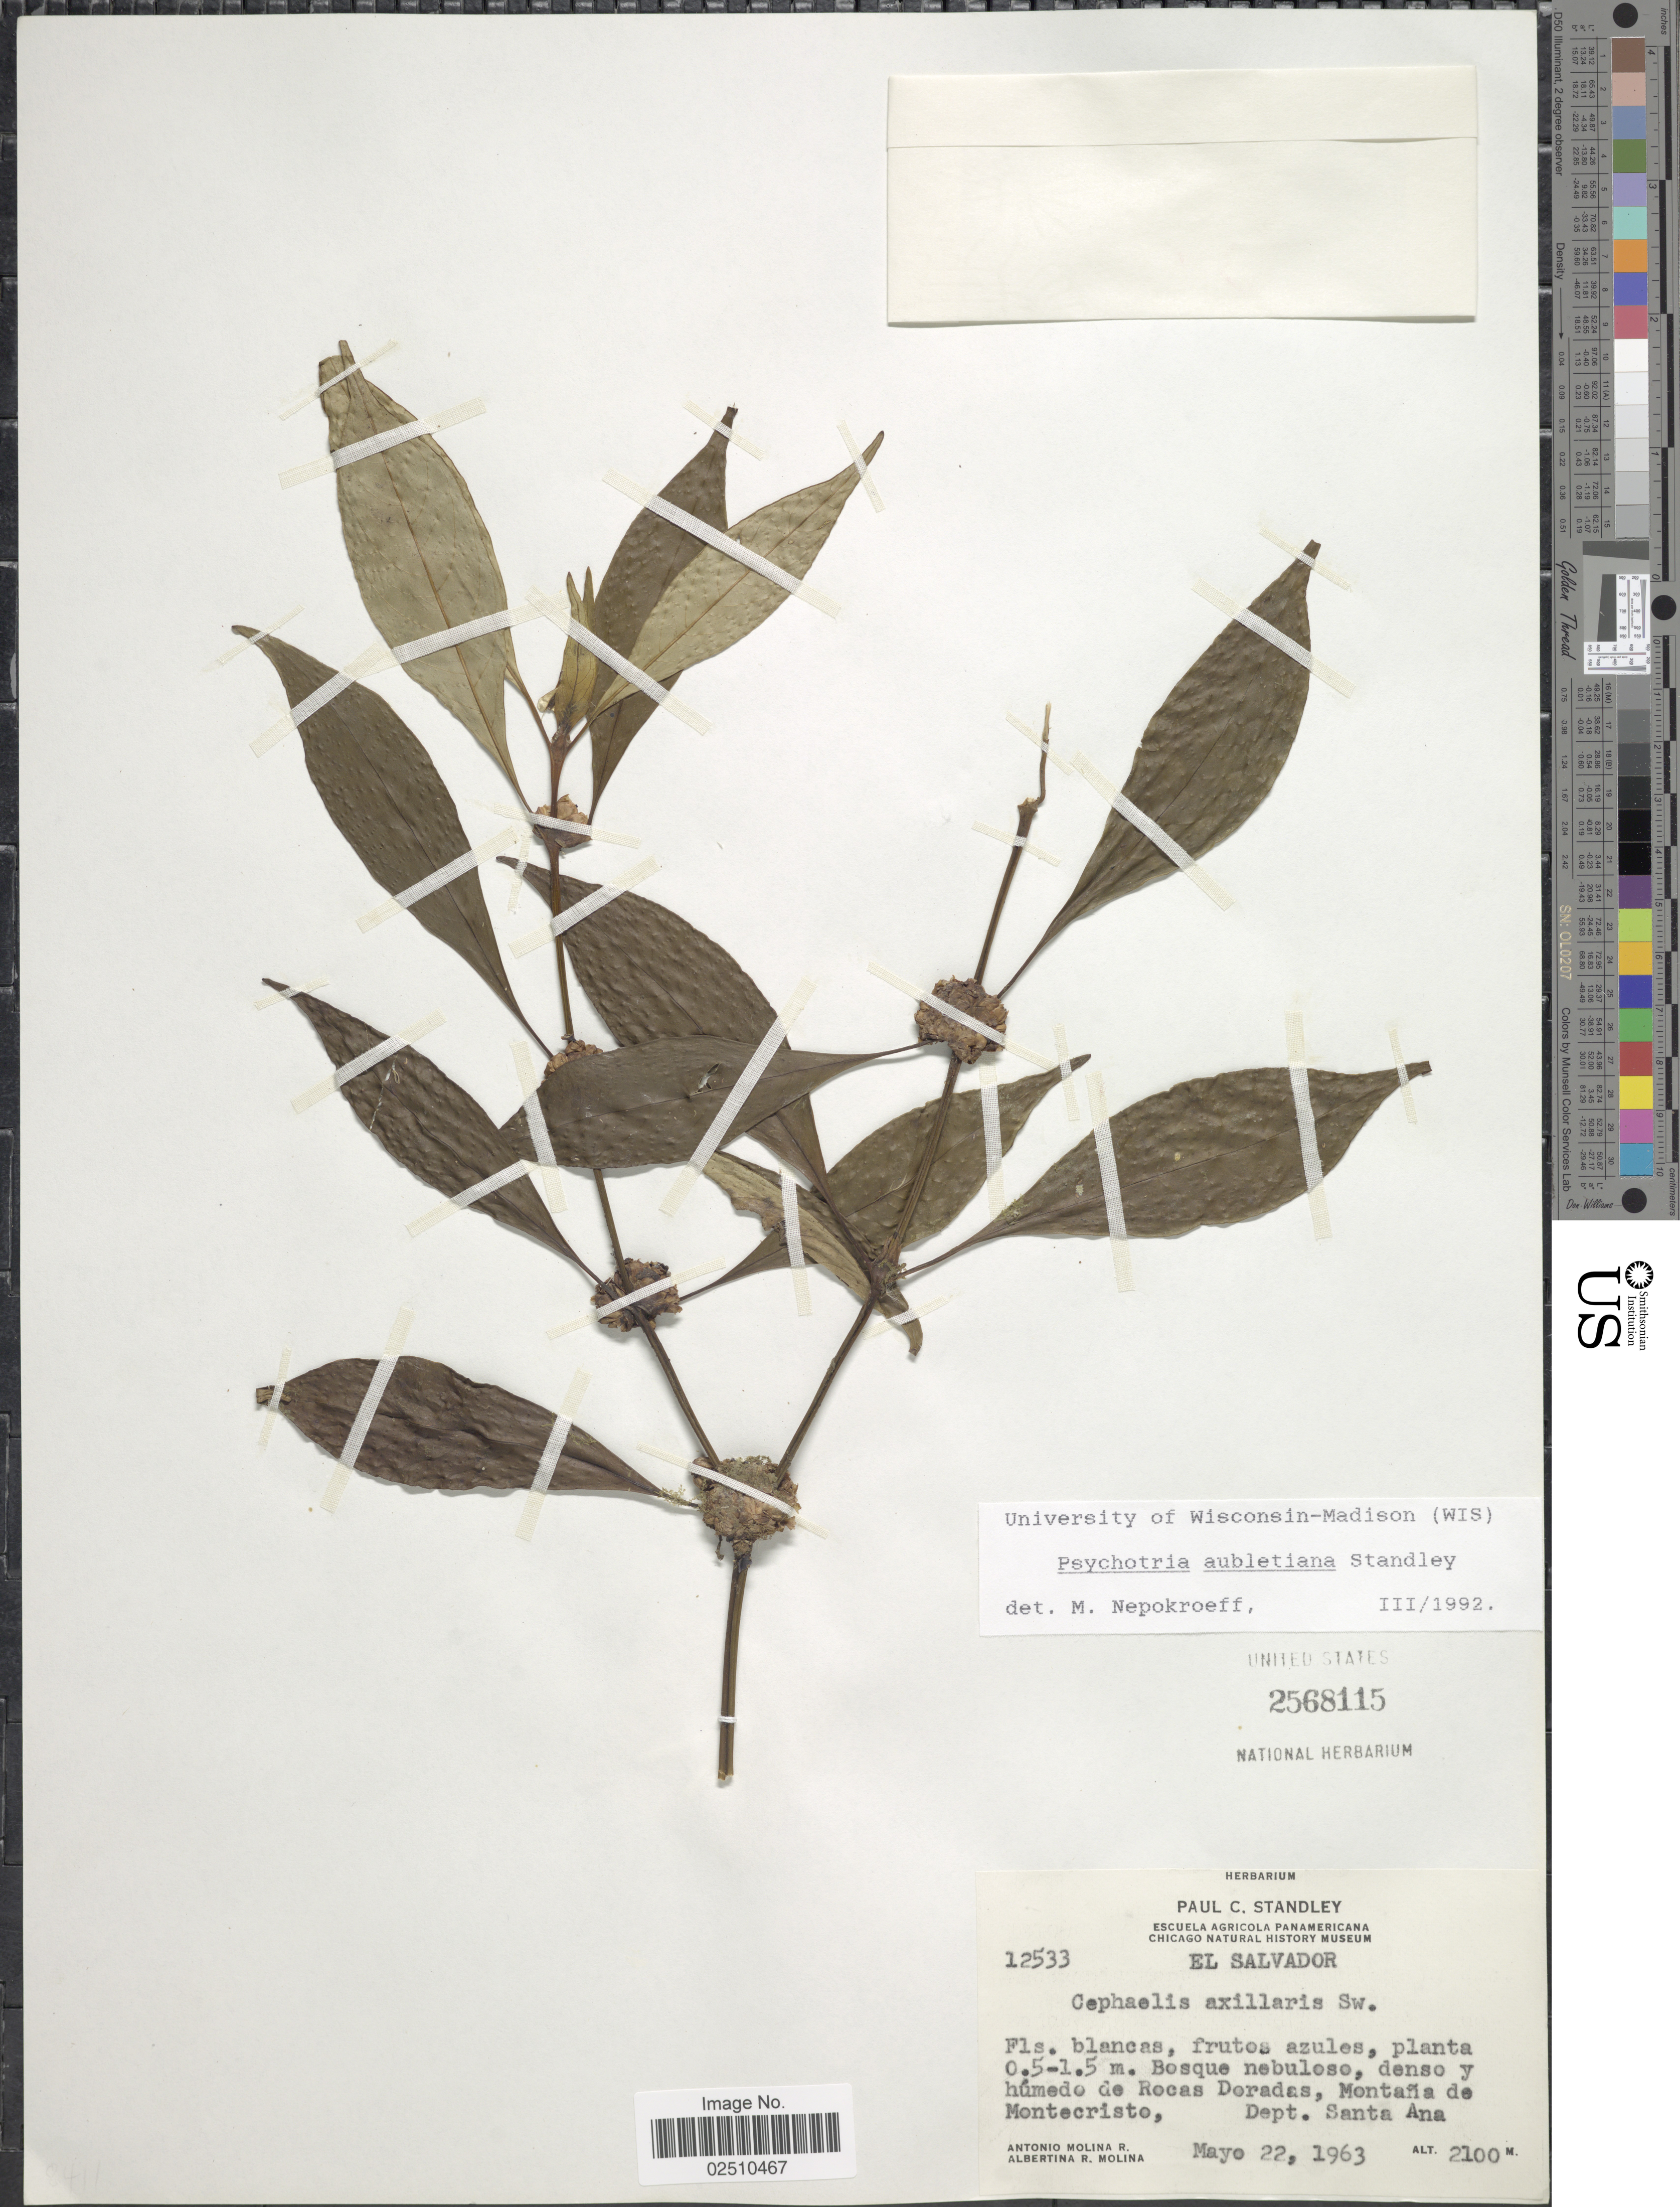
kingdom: Plantae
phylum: Tracheophyta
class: Magnoliopsida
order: Gentianales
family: Rubiaceae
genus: Psychotria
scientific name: Psychotria aubletiana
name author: Steyerm.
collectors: A. Molina R. & A. R. Molina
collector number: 12533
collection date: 1963-05-22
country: El Salvador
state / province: Santa Ana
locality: Rocas Doradas, Montana de Montecristo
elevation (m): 2100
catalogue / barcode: US 2568115